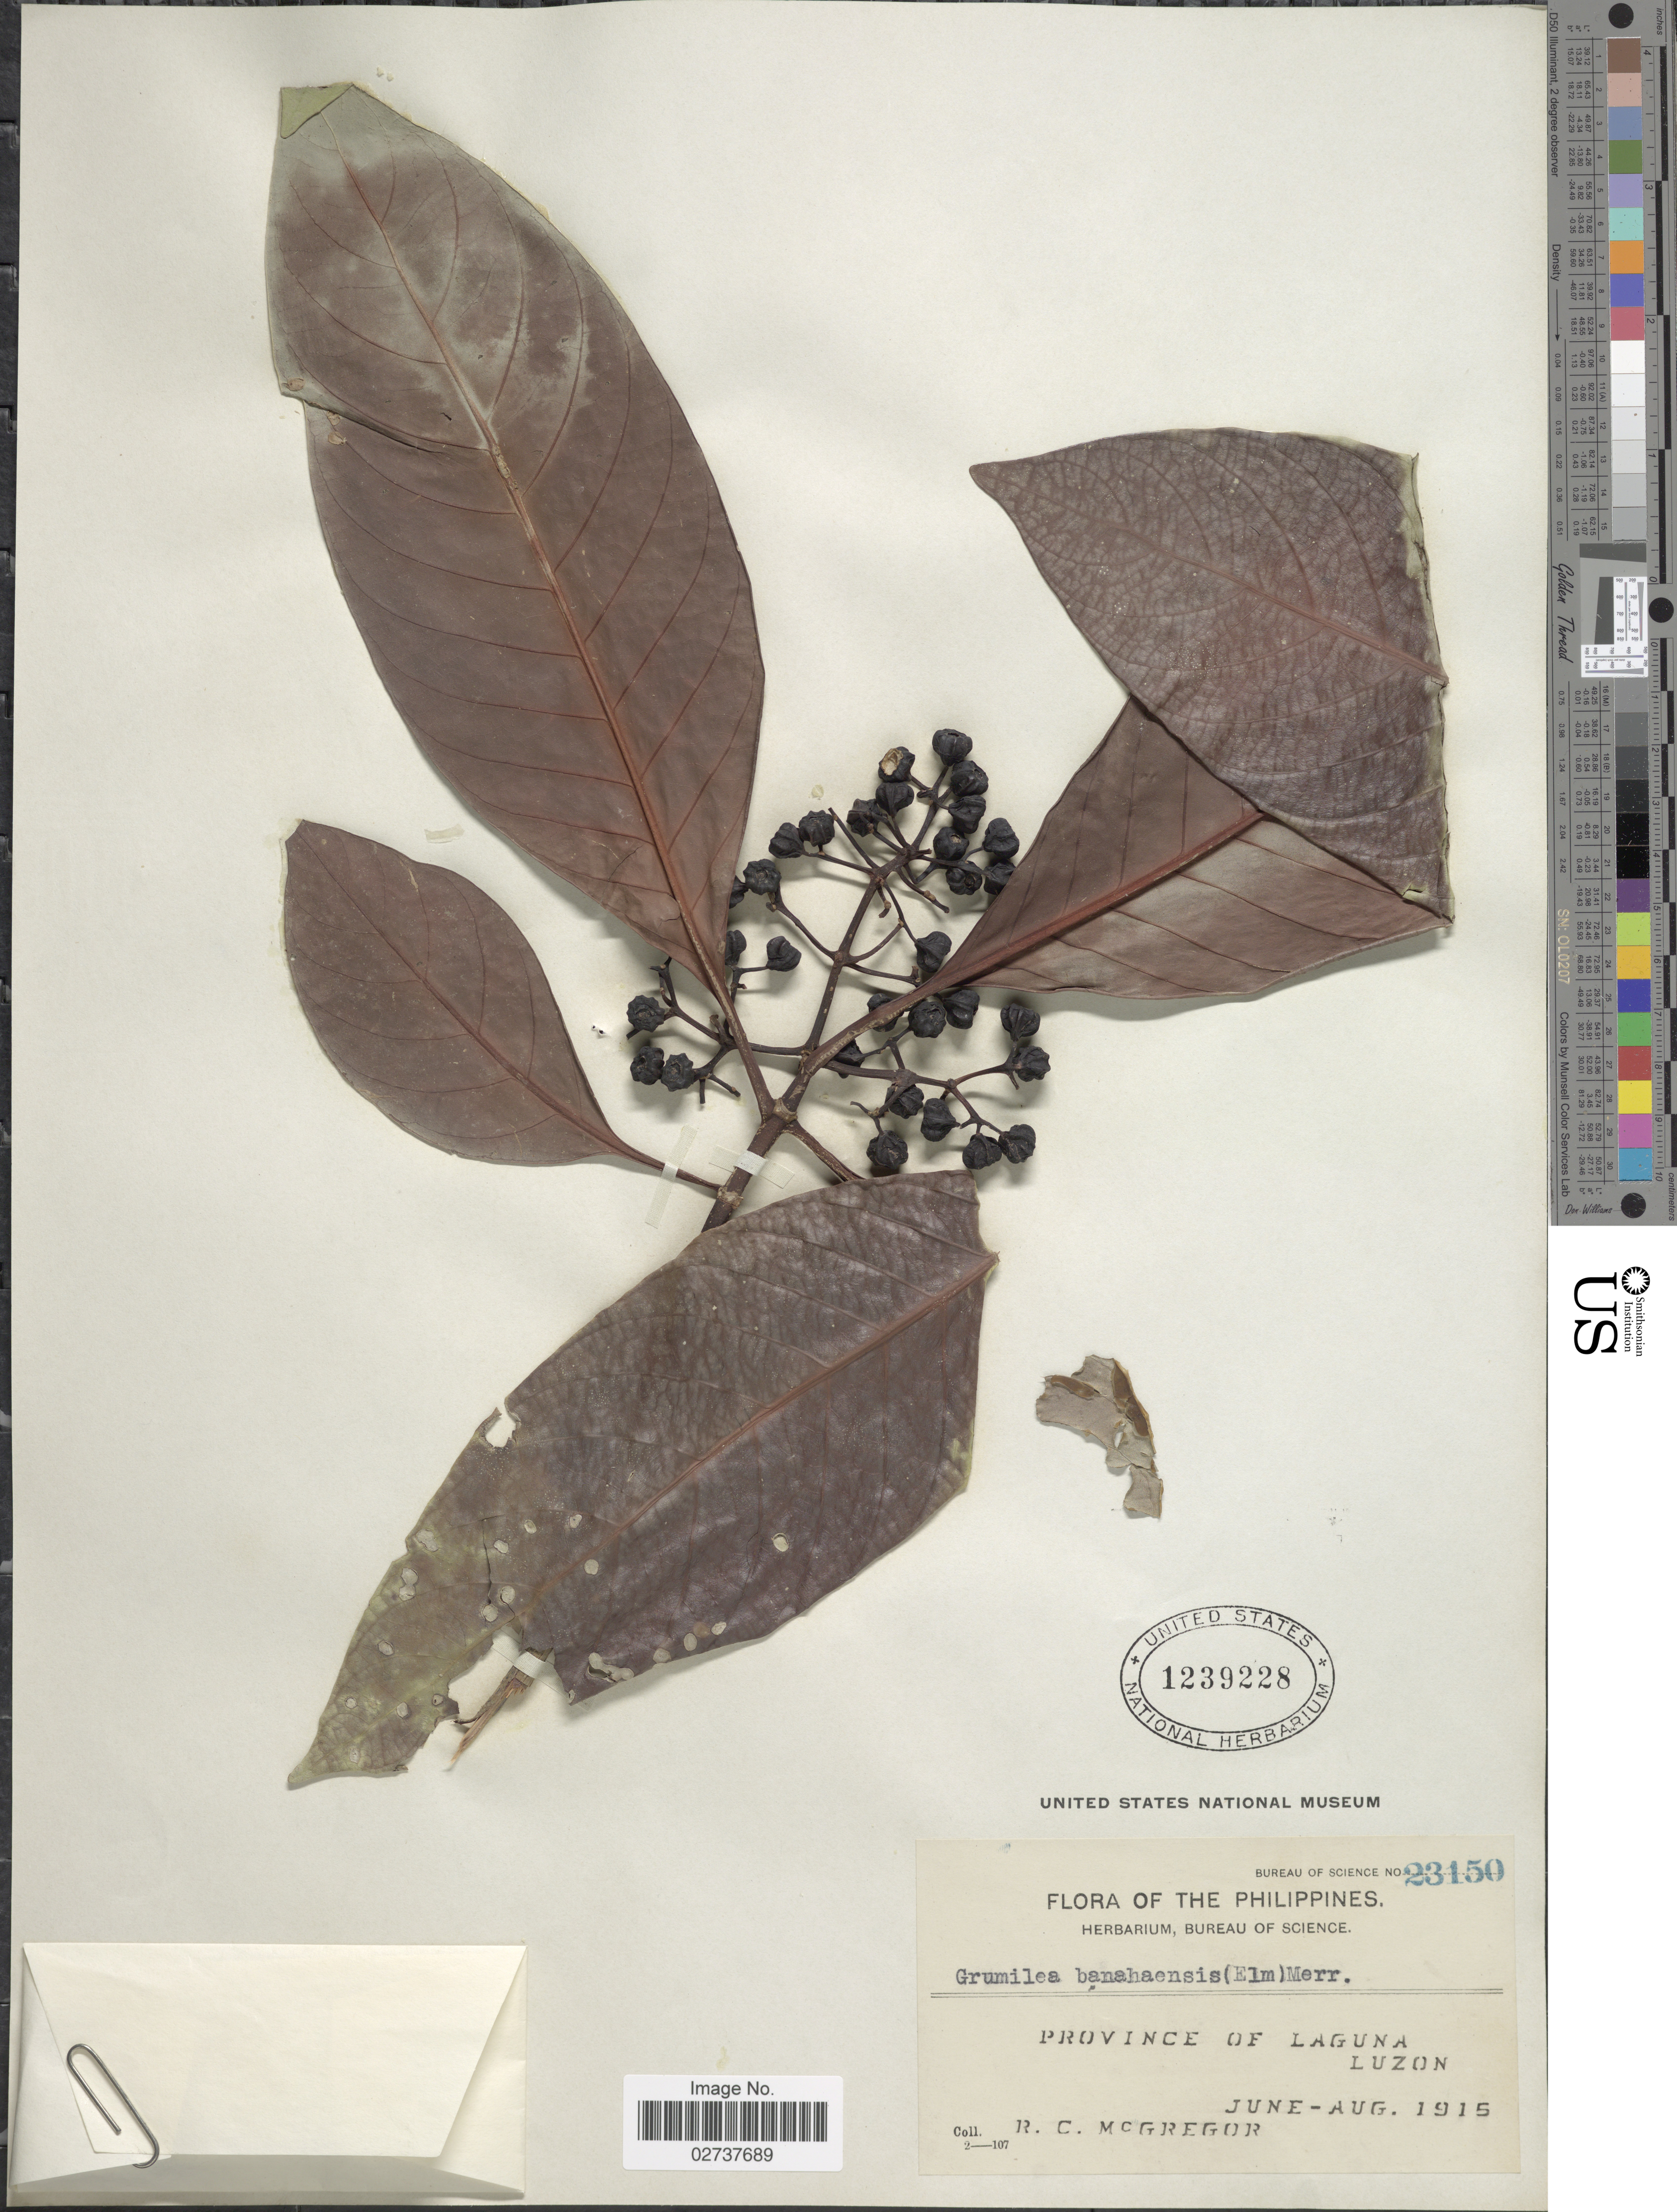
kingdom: Plantae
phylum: Tracheophyta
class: Magnoliopsida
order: Gentianales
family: Rubiaceae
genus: Psychotria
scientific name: Psychotria banahaensis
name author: Elmer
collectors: R. C. McGregor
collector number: Bureau of Science 23150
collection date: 1915-06/1915-08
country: Philippines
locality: Province of Laguna Luzon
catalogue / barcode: US 1239228